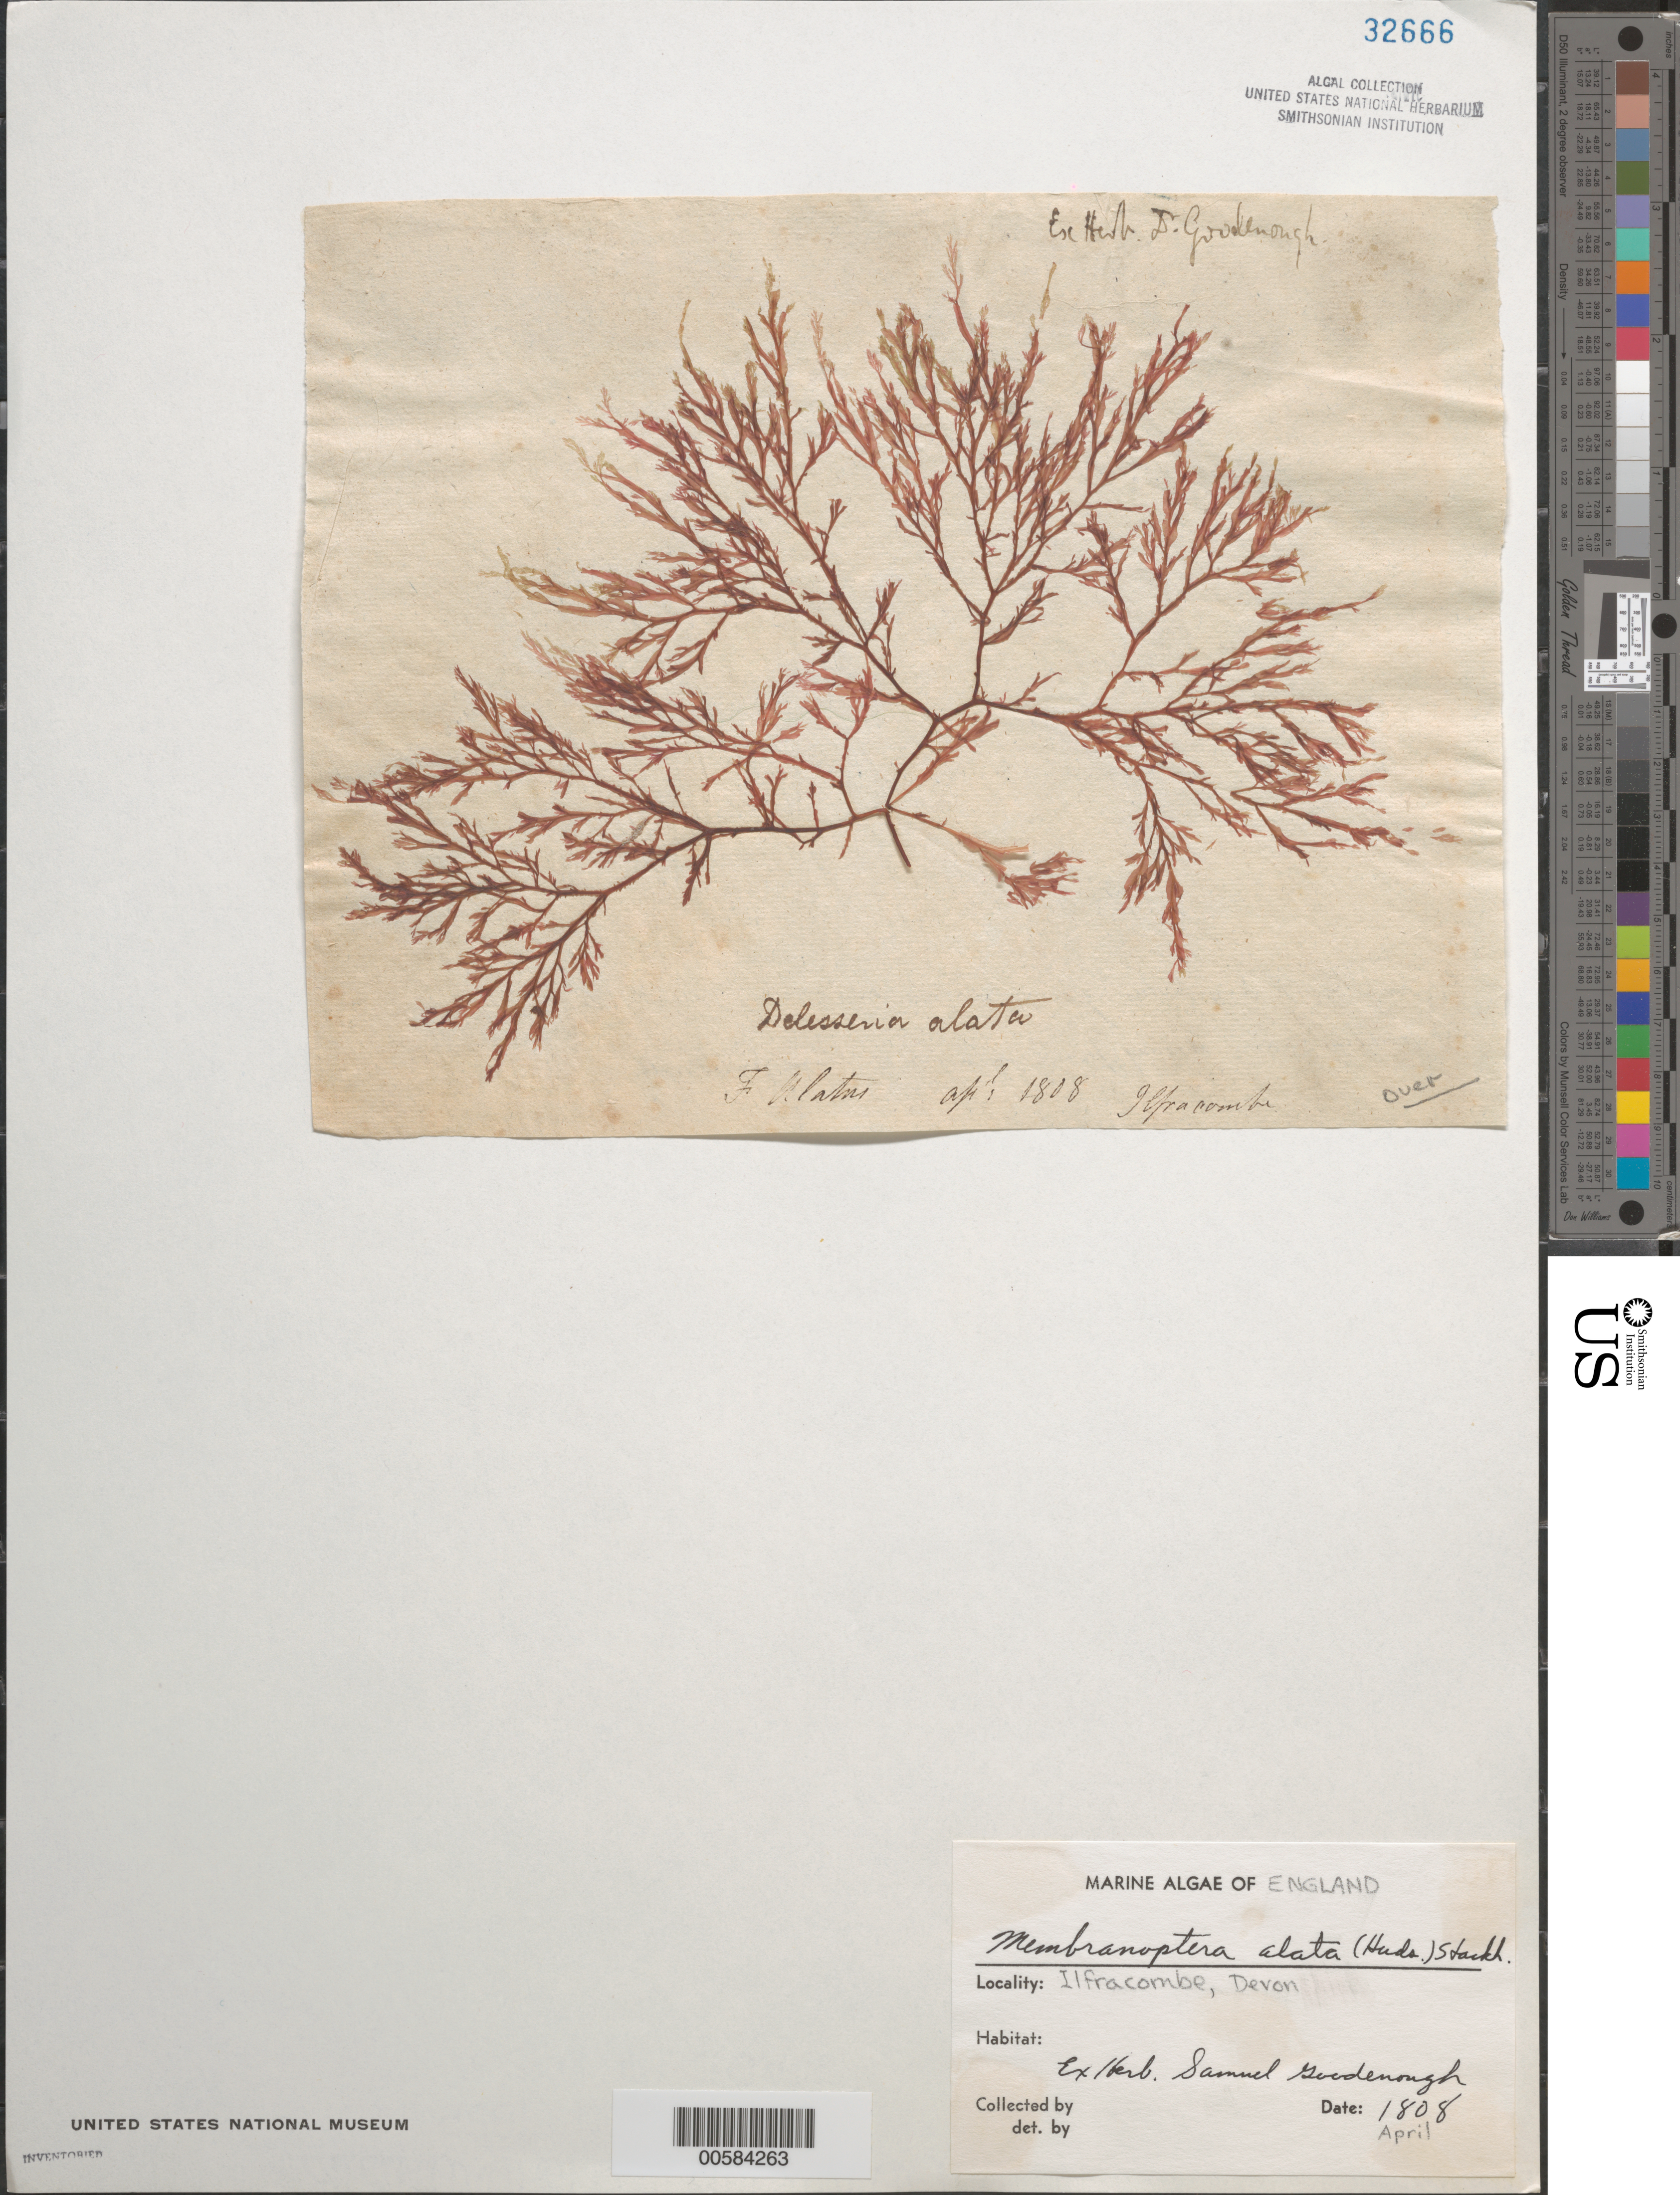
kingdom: Plantae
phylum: Rhodophyta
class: Florideophyceae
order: Ceramiales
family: Delesseriaceae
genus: Membranoptera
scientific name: Membranoptera alata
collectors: S. Goodenough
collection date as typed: Apr 1808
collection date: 1808-04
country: United Kingdom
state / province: England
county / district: Devon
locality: Ilfracombe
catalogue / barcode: US 32666